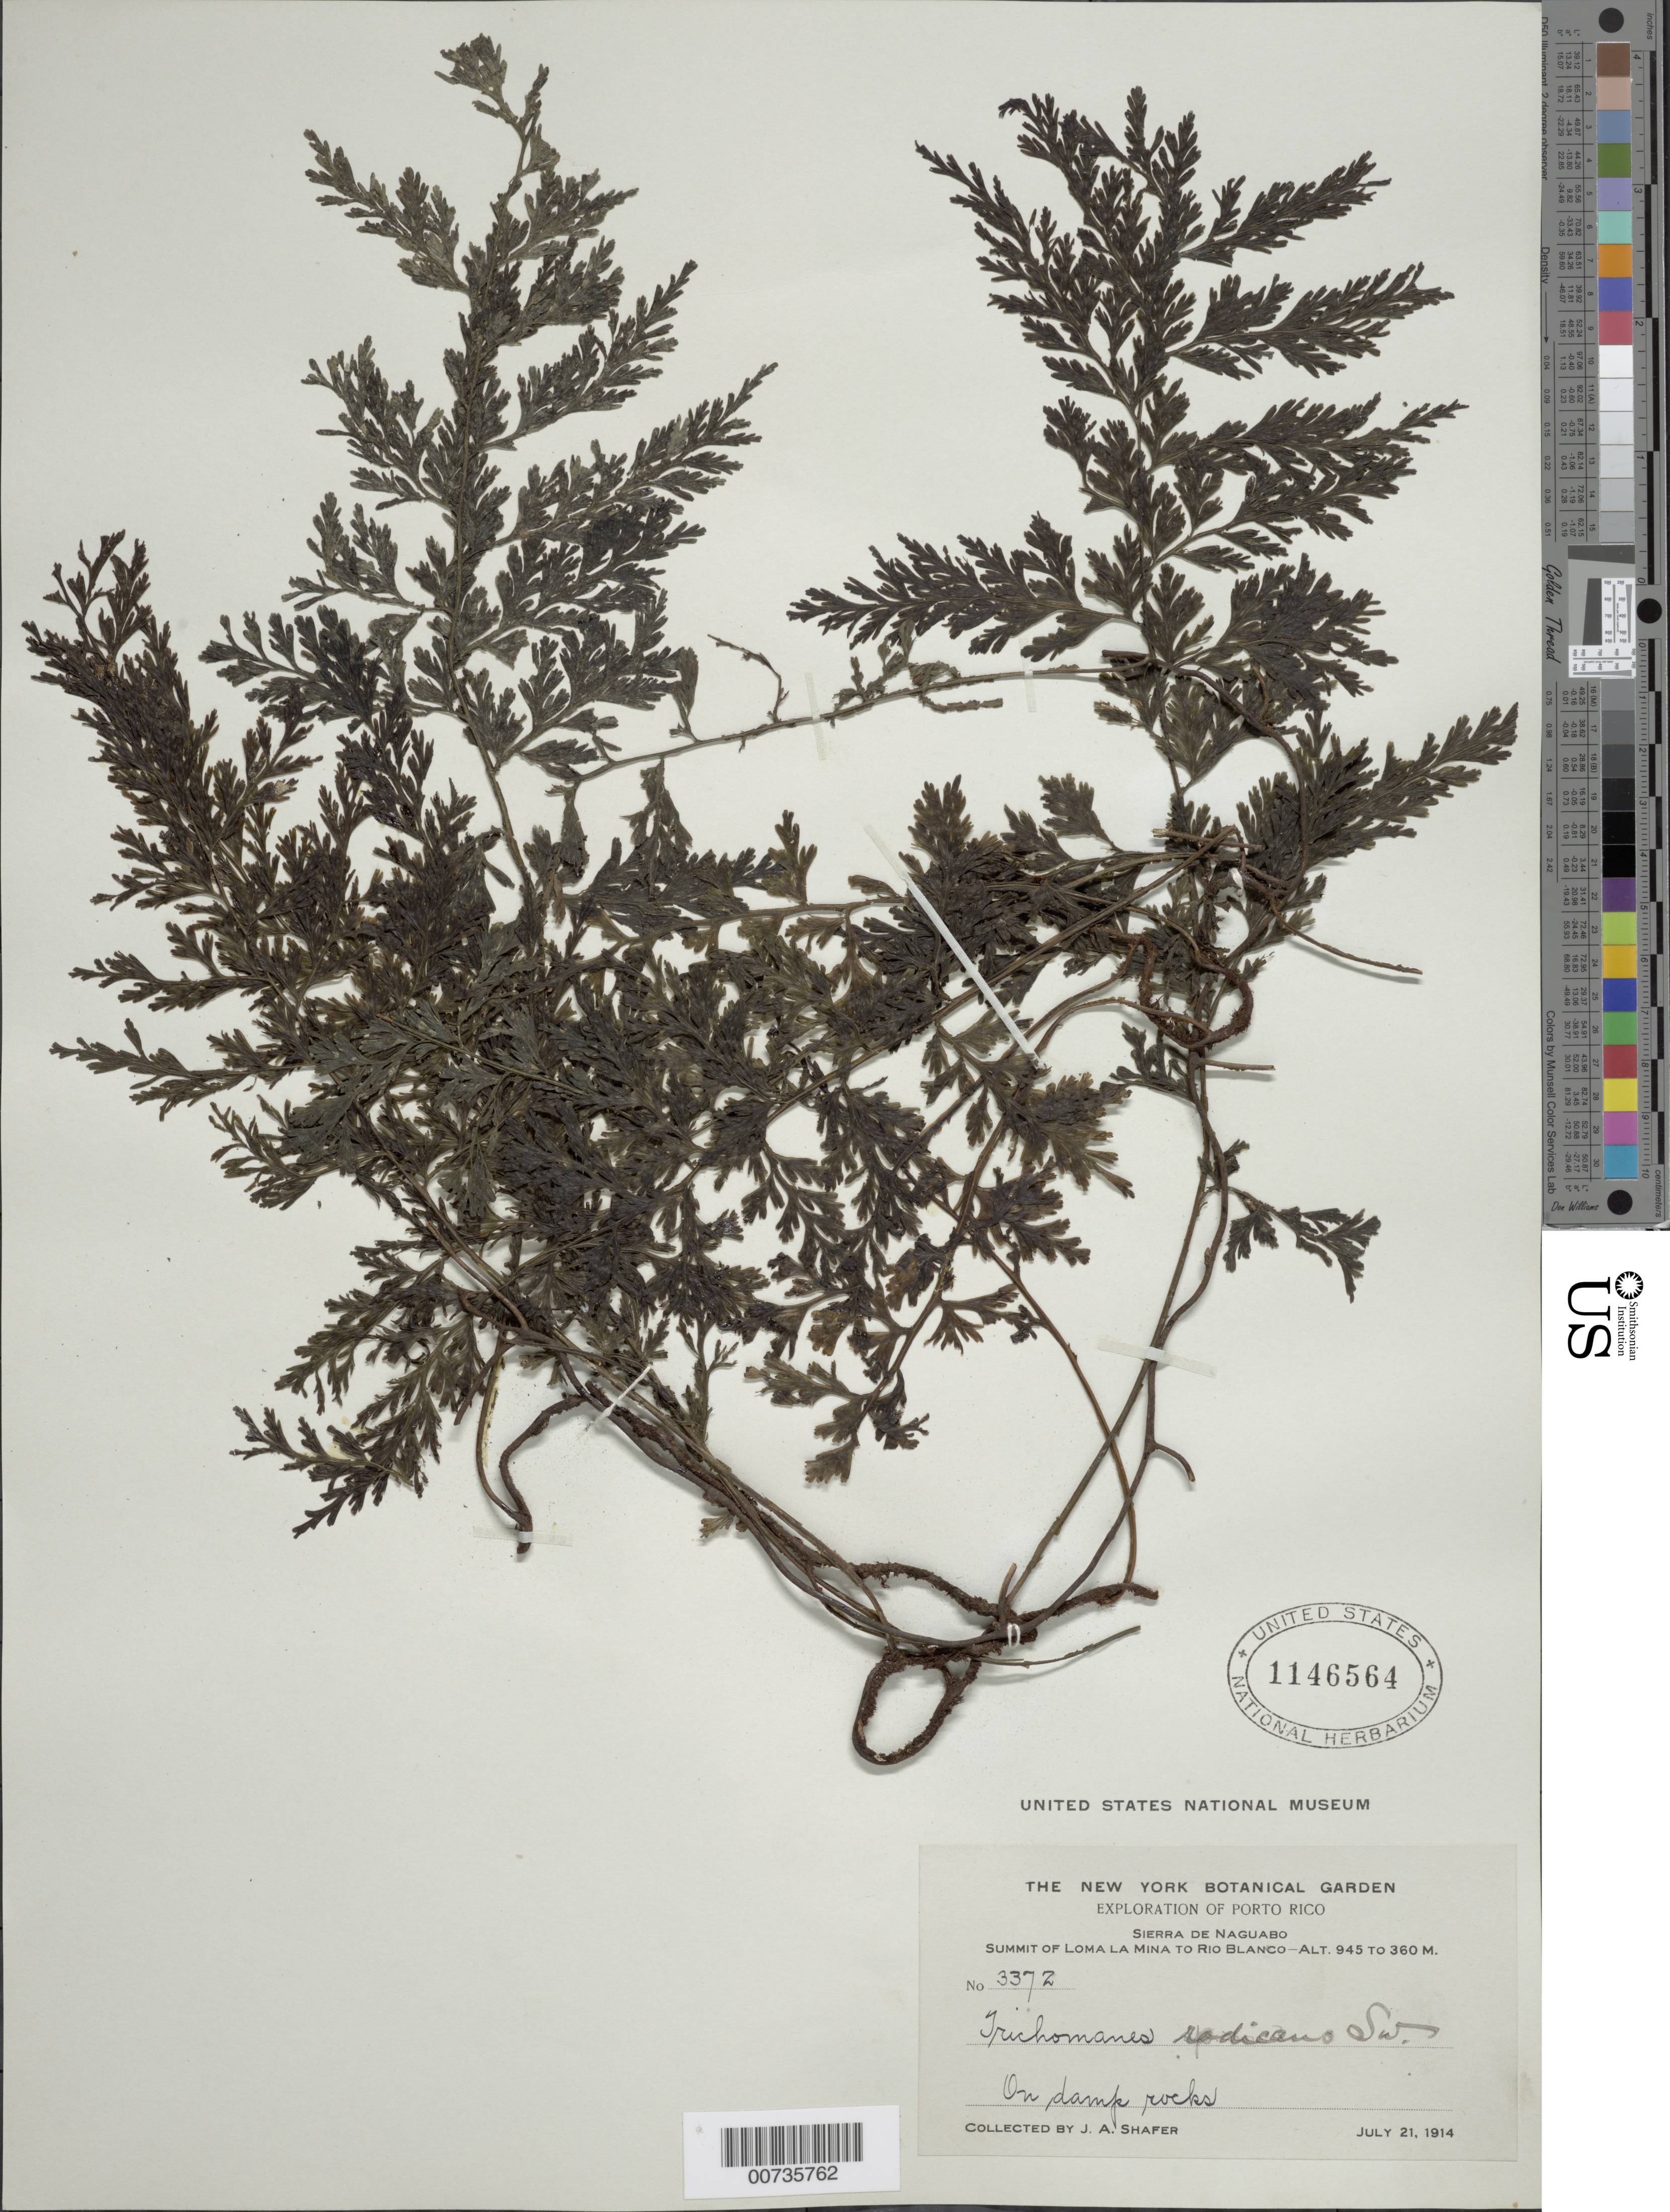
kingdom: Plantae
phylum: Tracheophyta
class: Polypodiopsida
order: Hymenophyllales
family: Hymenophyllaceae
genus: Vandenboschia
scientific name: Vandenboschia radicans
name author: (Sw.) Copel.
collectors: J. A. Shafer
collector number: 3372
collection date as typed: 21 Jul 1914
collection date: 1914-07-21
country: Puerto Rico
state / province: Naguabo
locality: Sierra de Naguabo, Summit of Loma la Mina to Rio Blanco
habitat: On damp rocks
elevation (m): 945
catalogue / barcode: US 1146564